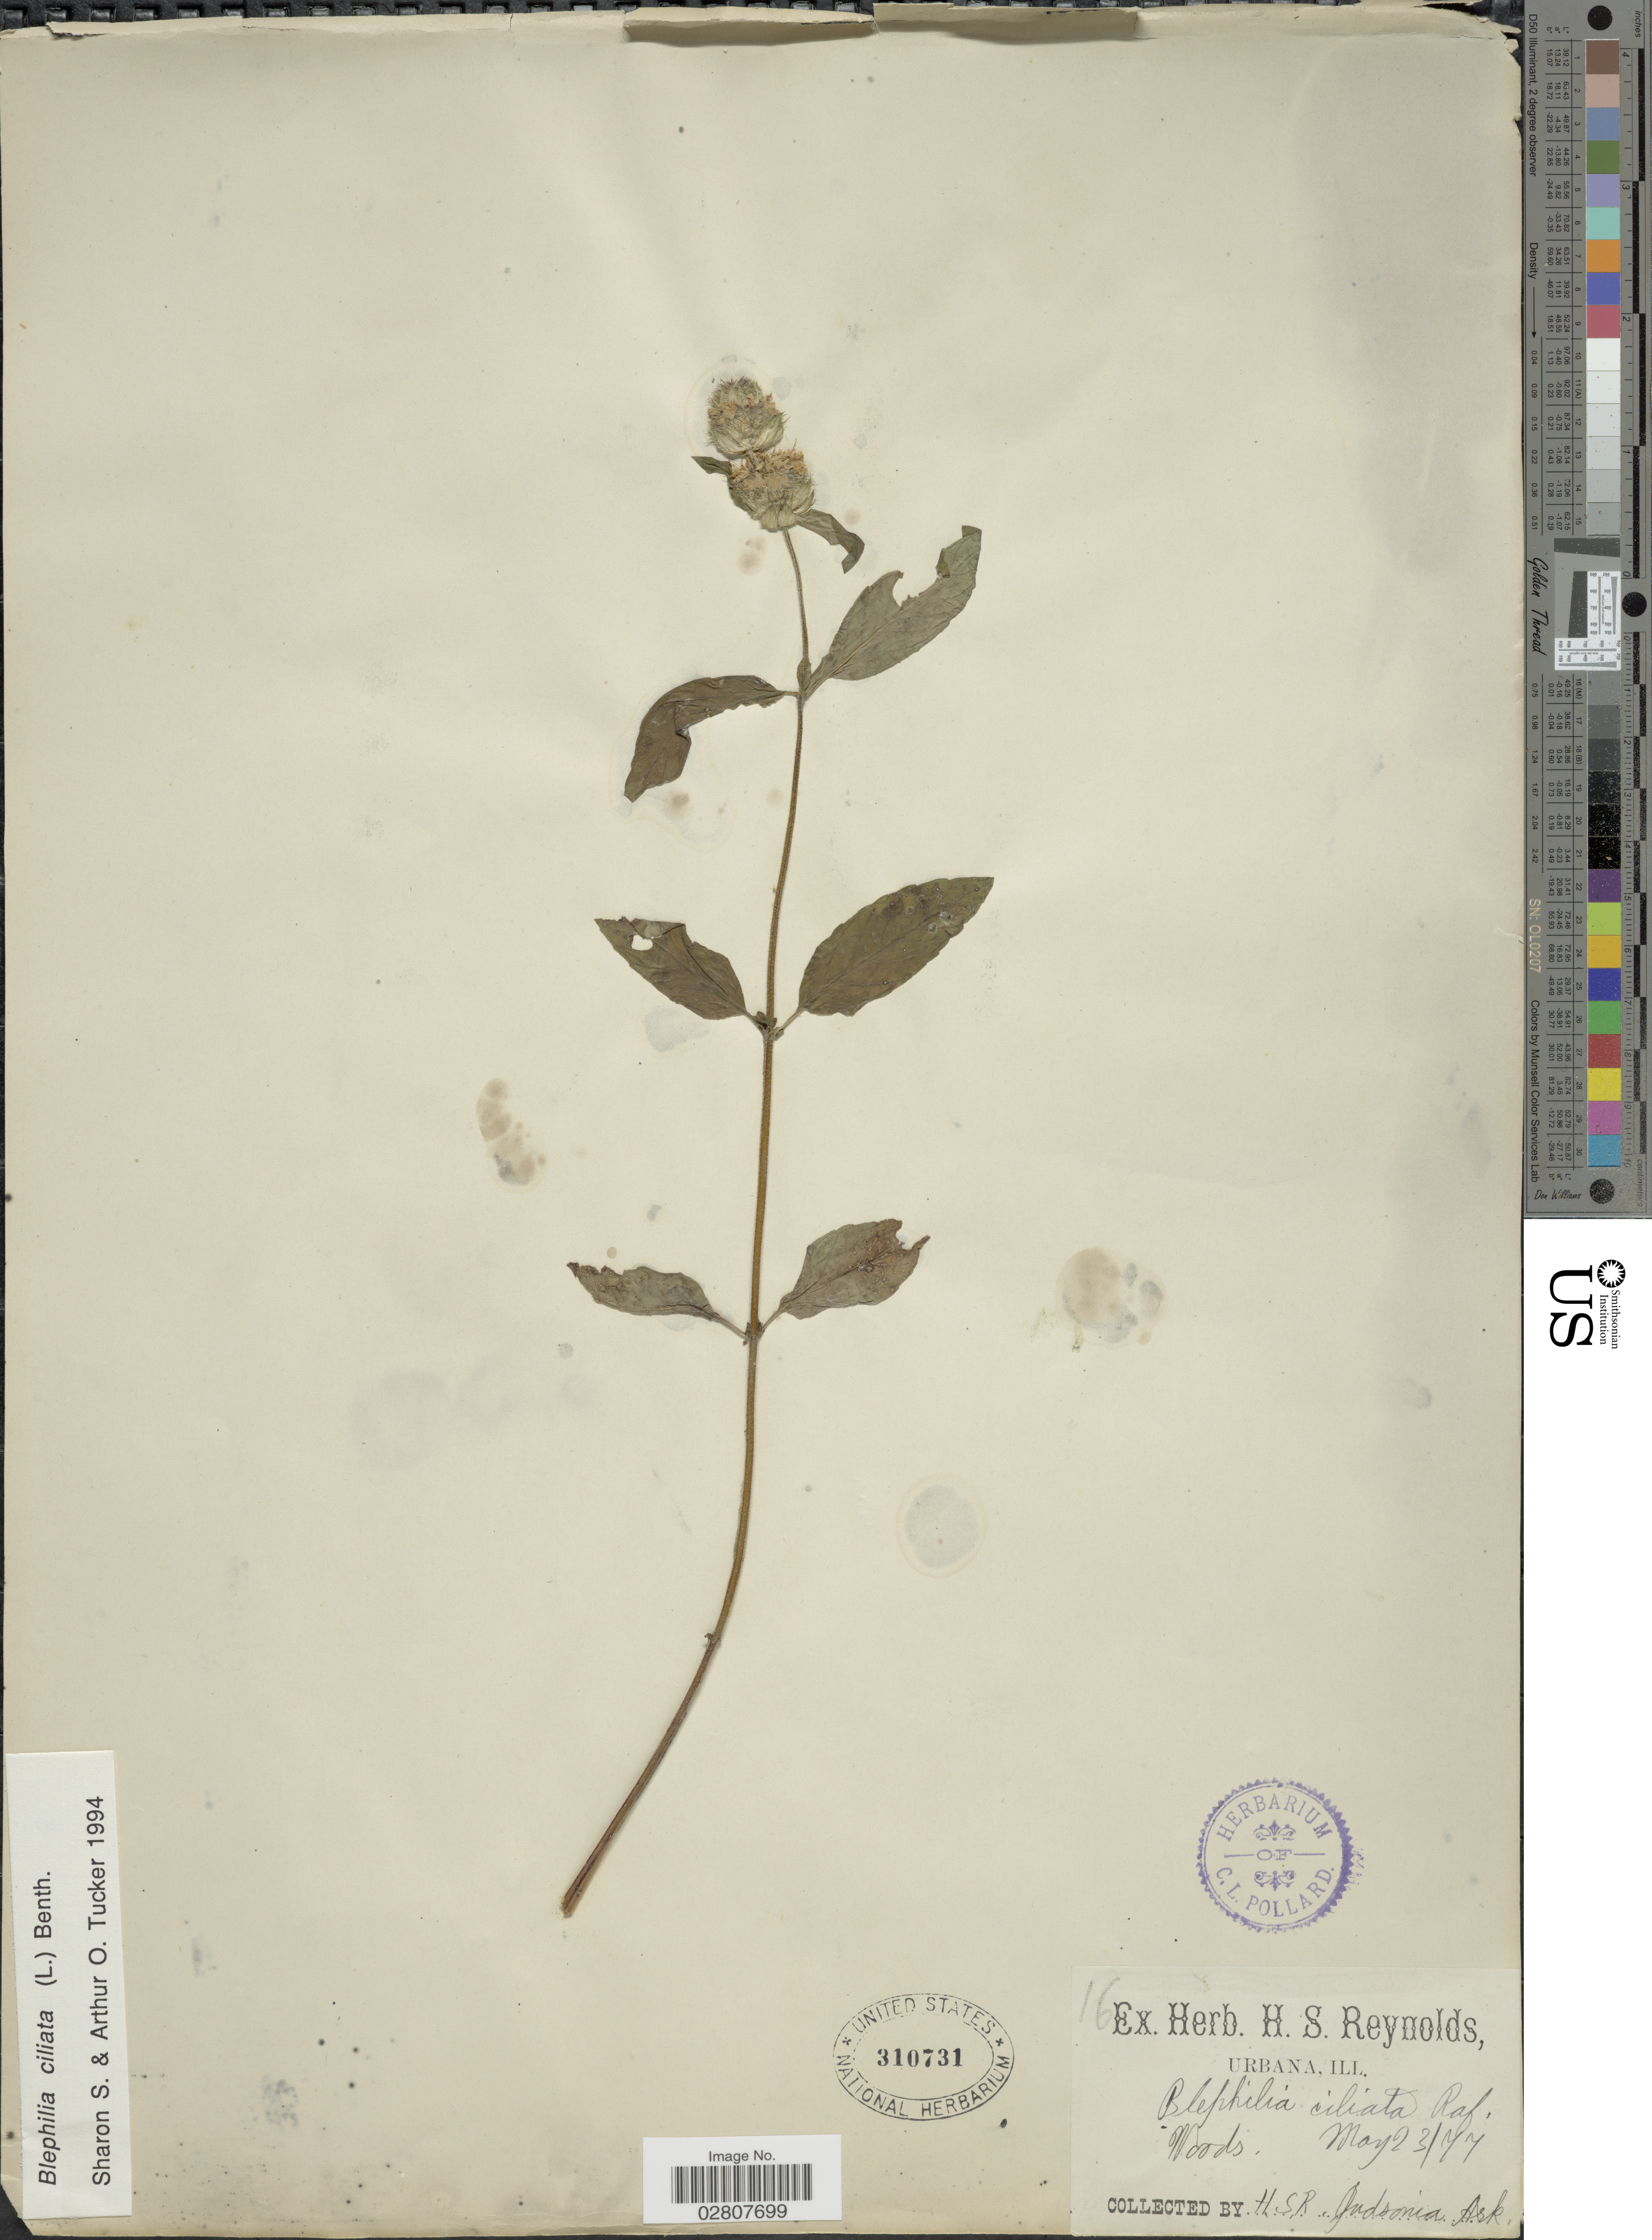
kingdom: Plantae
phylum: Tracheophyta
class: Magnoliopsida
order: Lamiales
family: Lamiaceae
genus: Blephilia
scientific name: Blephilia ciliata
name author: (L.) Raf. ex Benth.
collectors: H. Reynolds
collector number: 16?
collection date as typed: Transcribed d/m/y: 23/5/77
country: United States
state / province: Arkansas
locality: Gudsonia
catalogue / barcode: US 310731